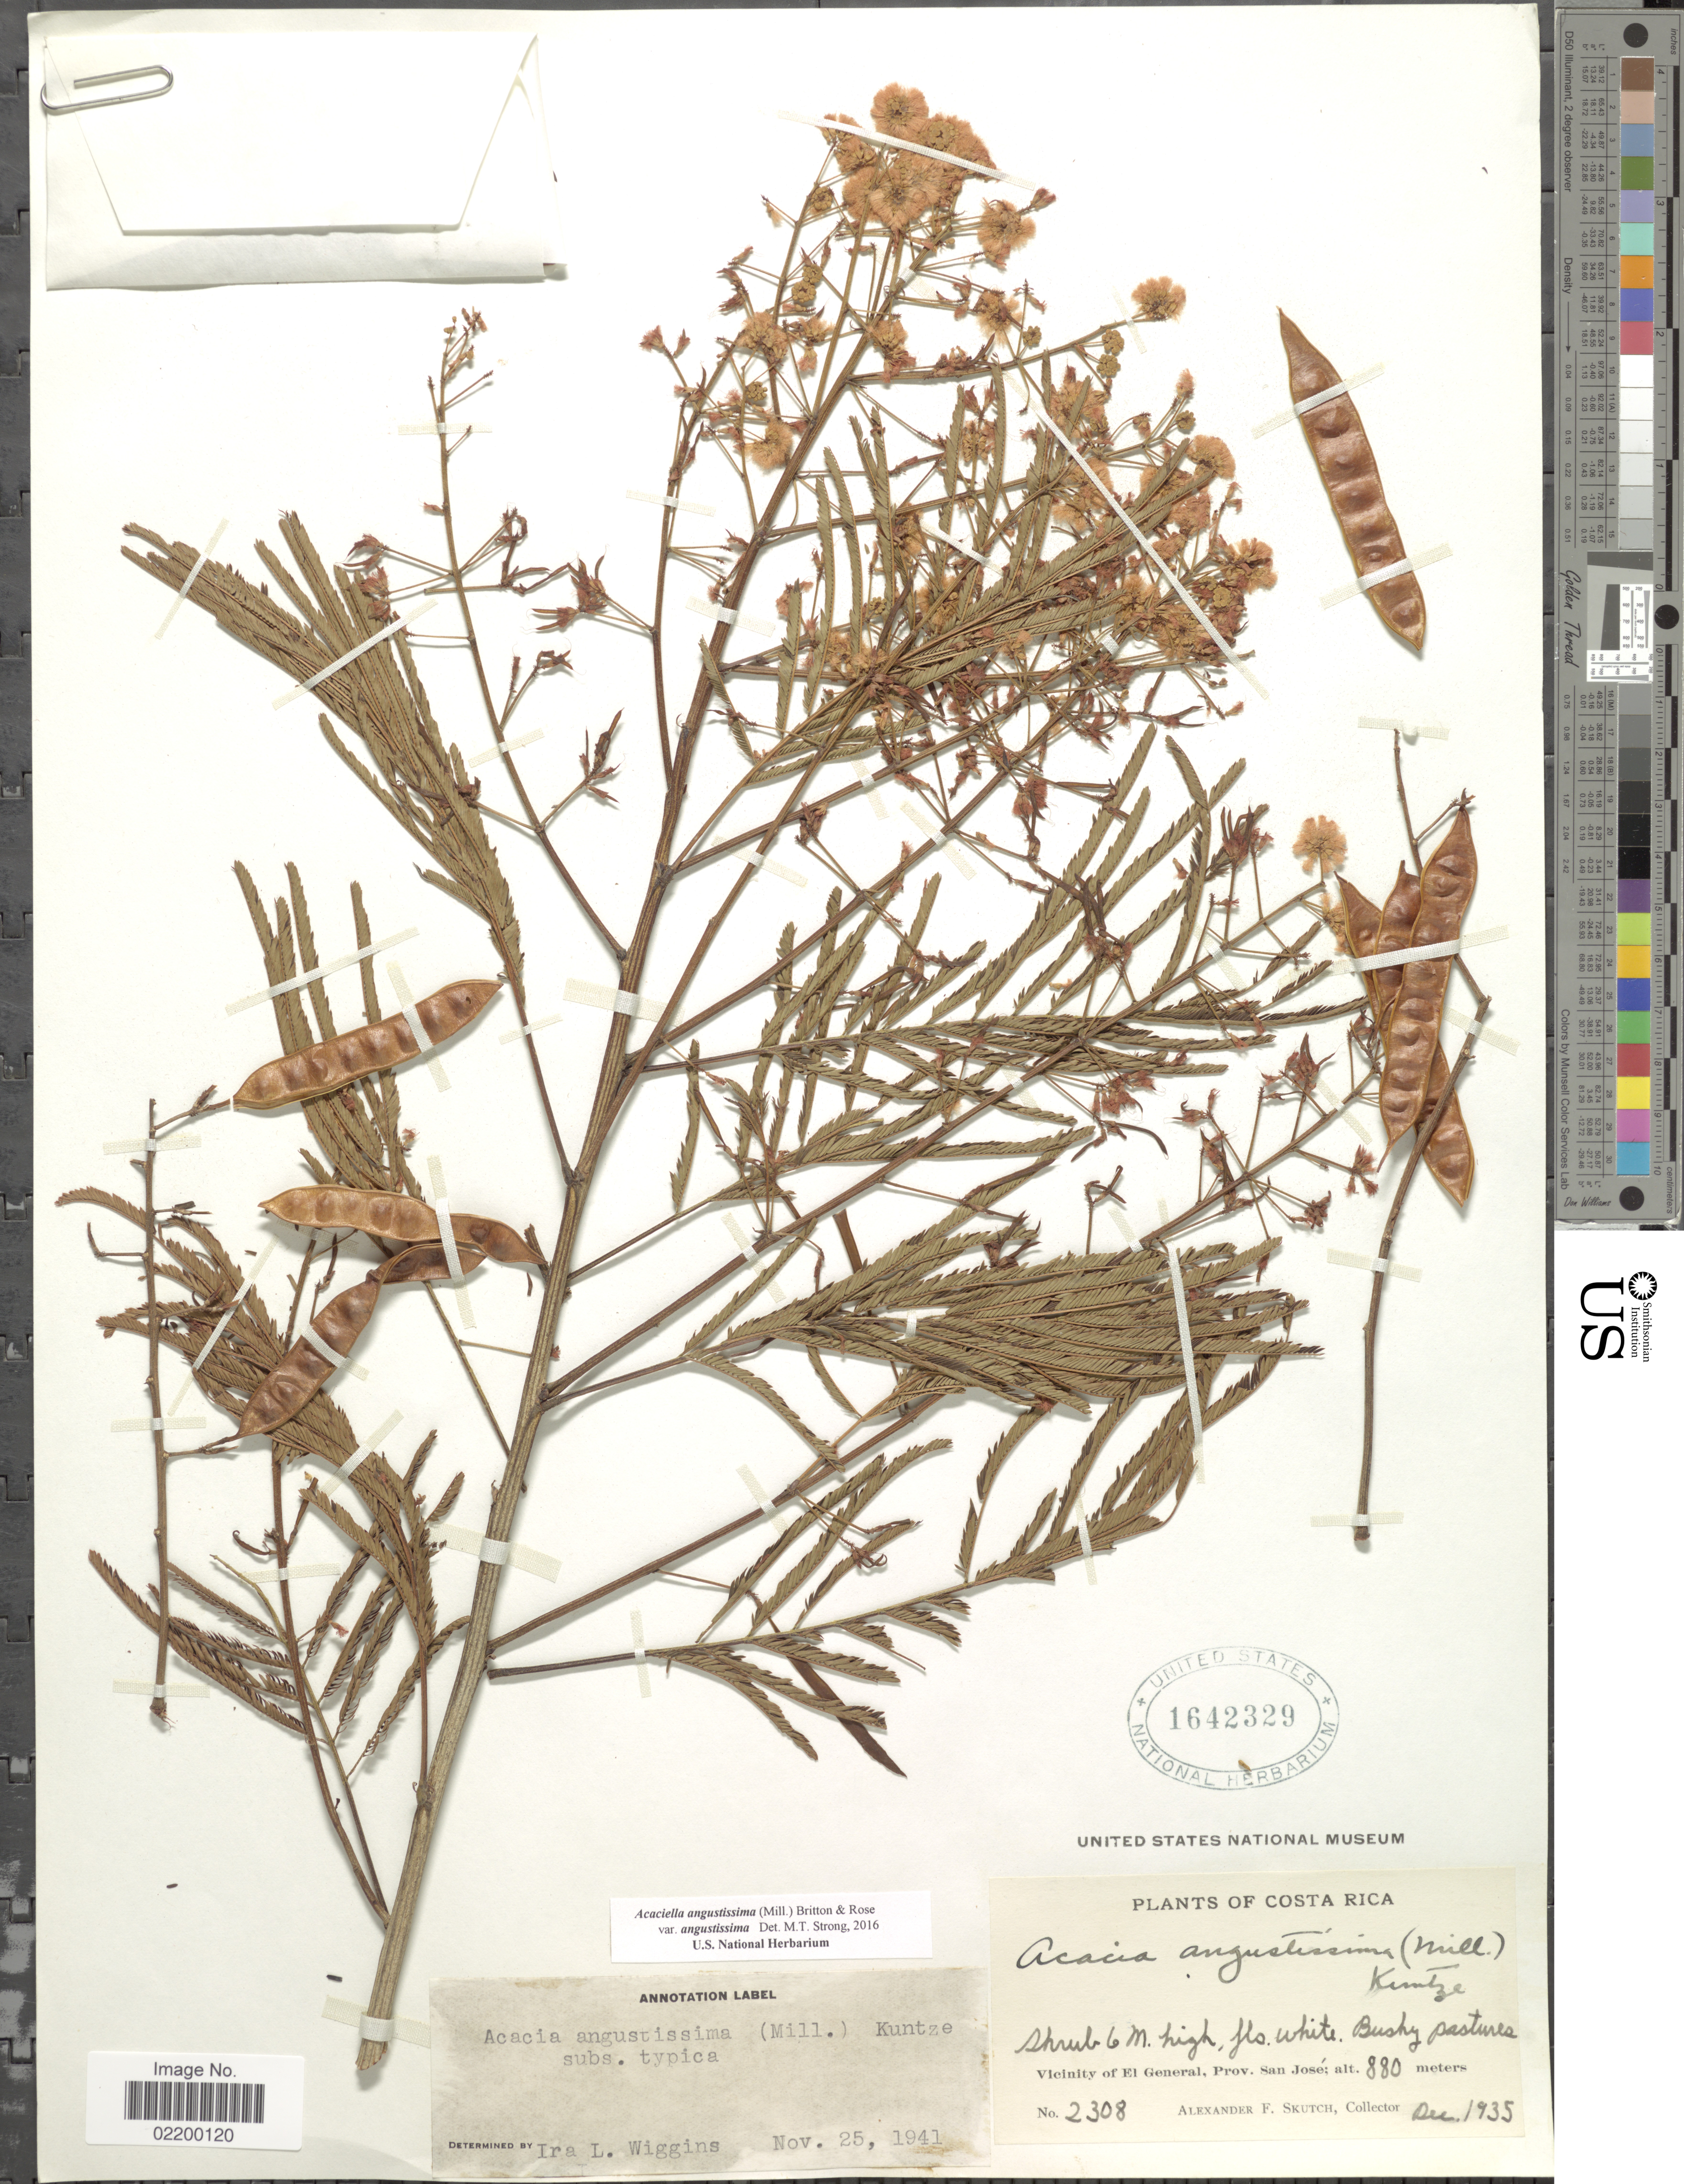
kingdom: Plantae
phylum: Tracheophyta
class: Magnoliopsida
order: Fabales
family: Fabaceae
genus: Acaciella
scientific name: Acaciella angustissima var. angustissima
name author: (Mill.) Britton & Rose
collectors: A. F. Skutch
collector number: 2308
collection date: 1935-12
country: Costa Rica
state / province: San José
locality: Vicinity of El General, Prov. San Jose.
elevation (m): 880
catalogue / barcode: US 1642329